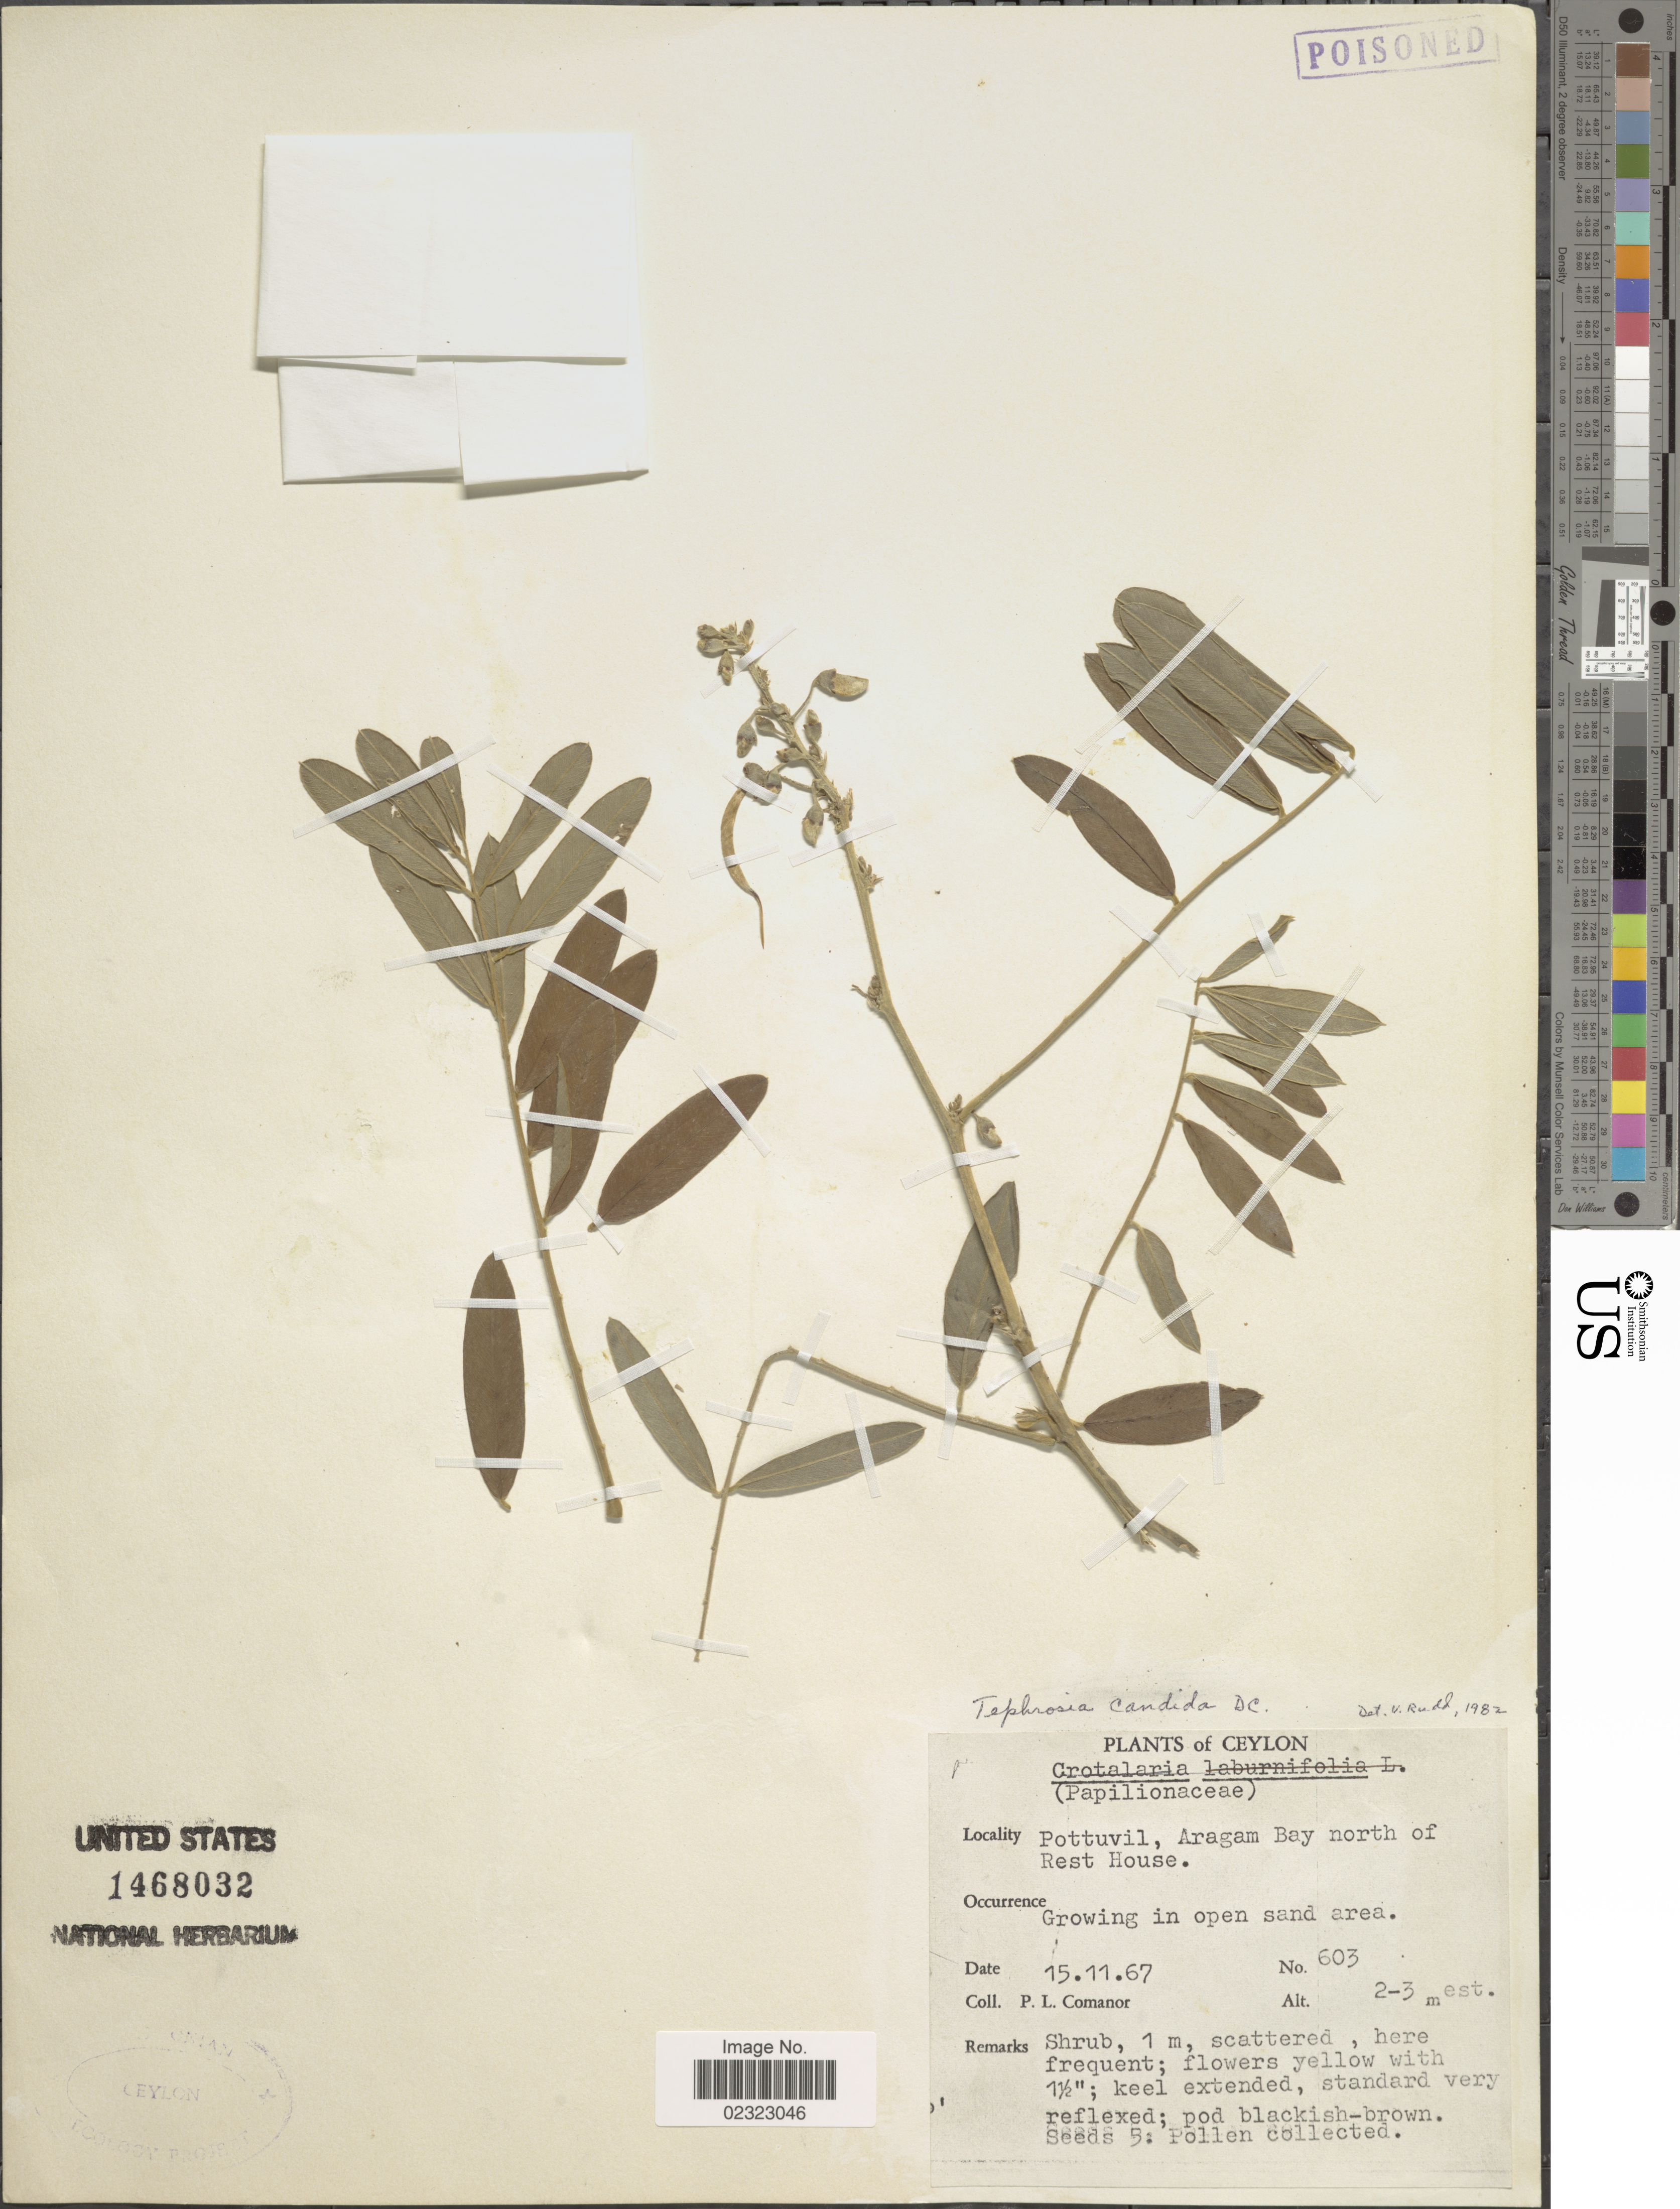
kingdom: Plantae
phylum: Tracheophyta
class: Magnoliopsida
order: Fabales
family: Fabaceae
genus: Tephrosia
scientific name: Tephrosia candida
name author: DC.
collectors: P. Comanor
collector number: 603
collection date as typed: Transcribed d/m/y: 15/11/67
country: Sri Lanka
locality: Ceylon. Pottuvil, Aragam Bay north of Rest House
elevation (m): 2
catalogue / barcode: US 1468032